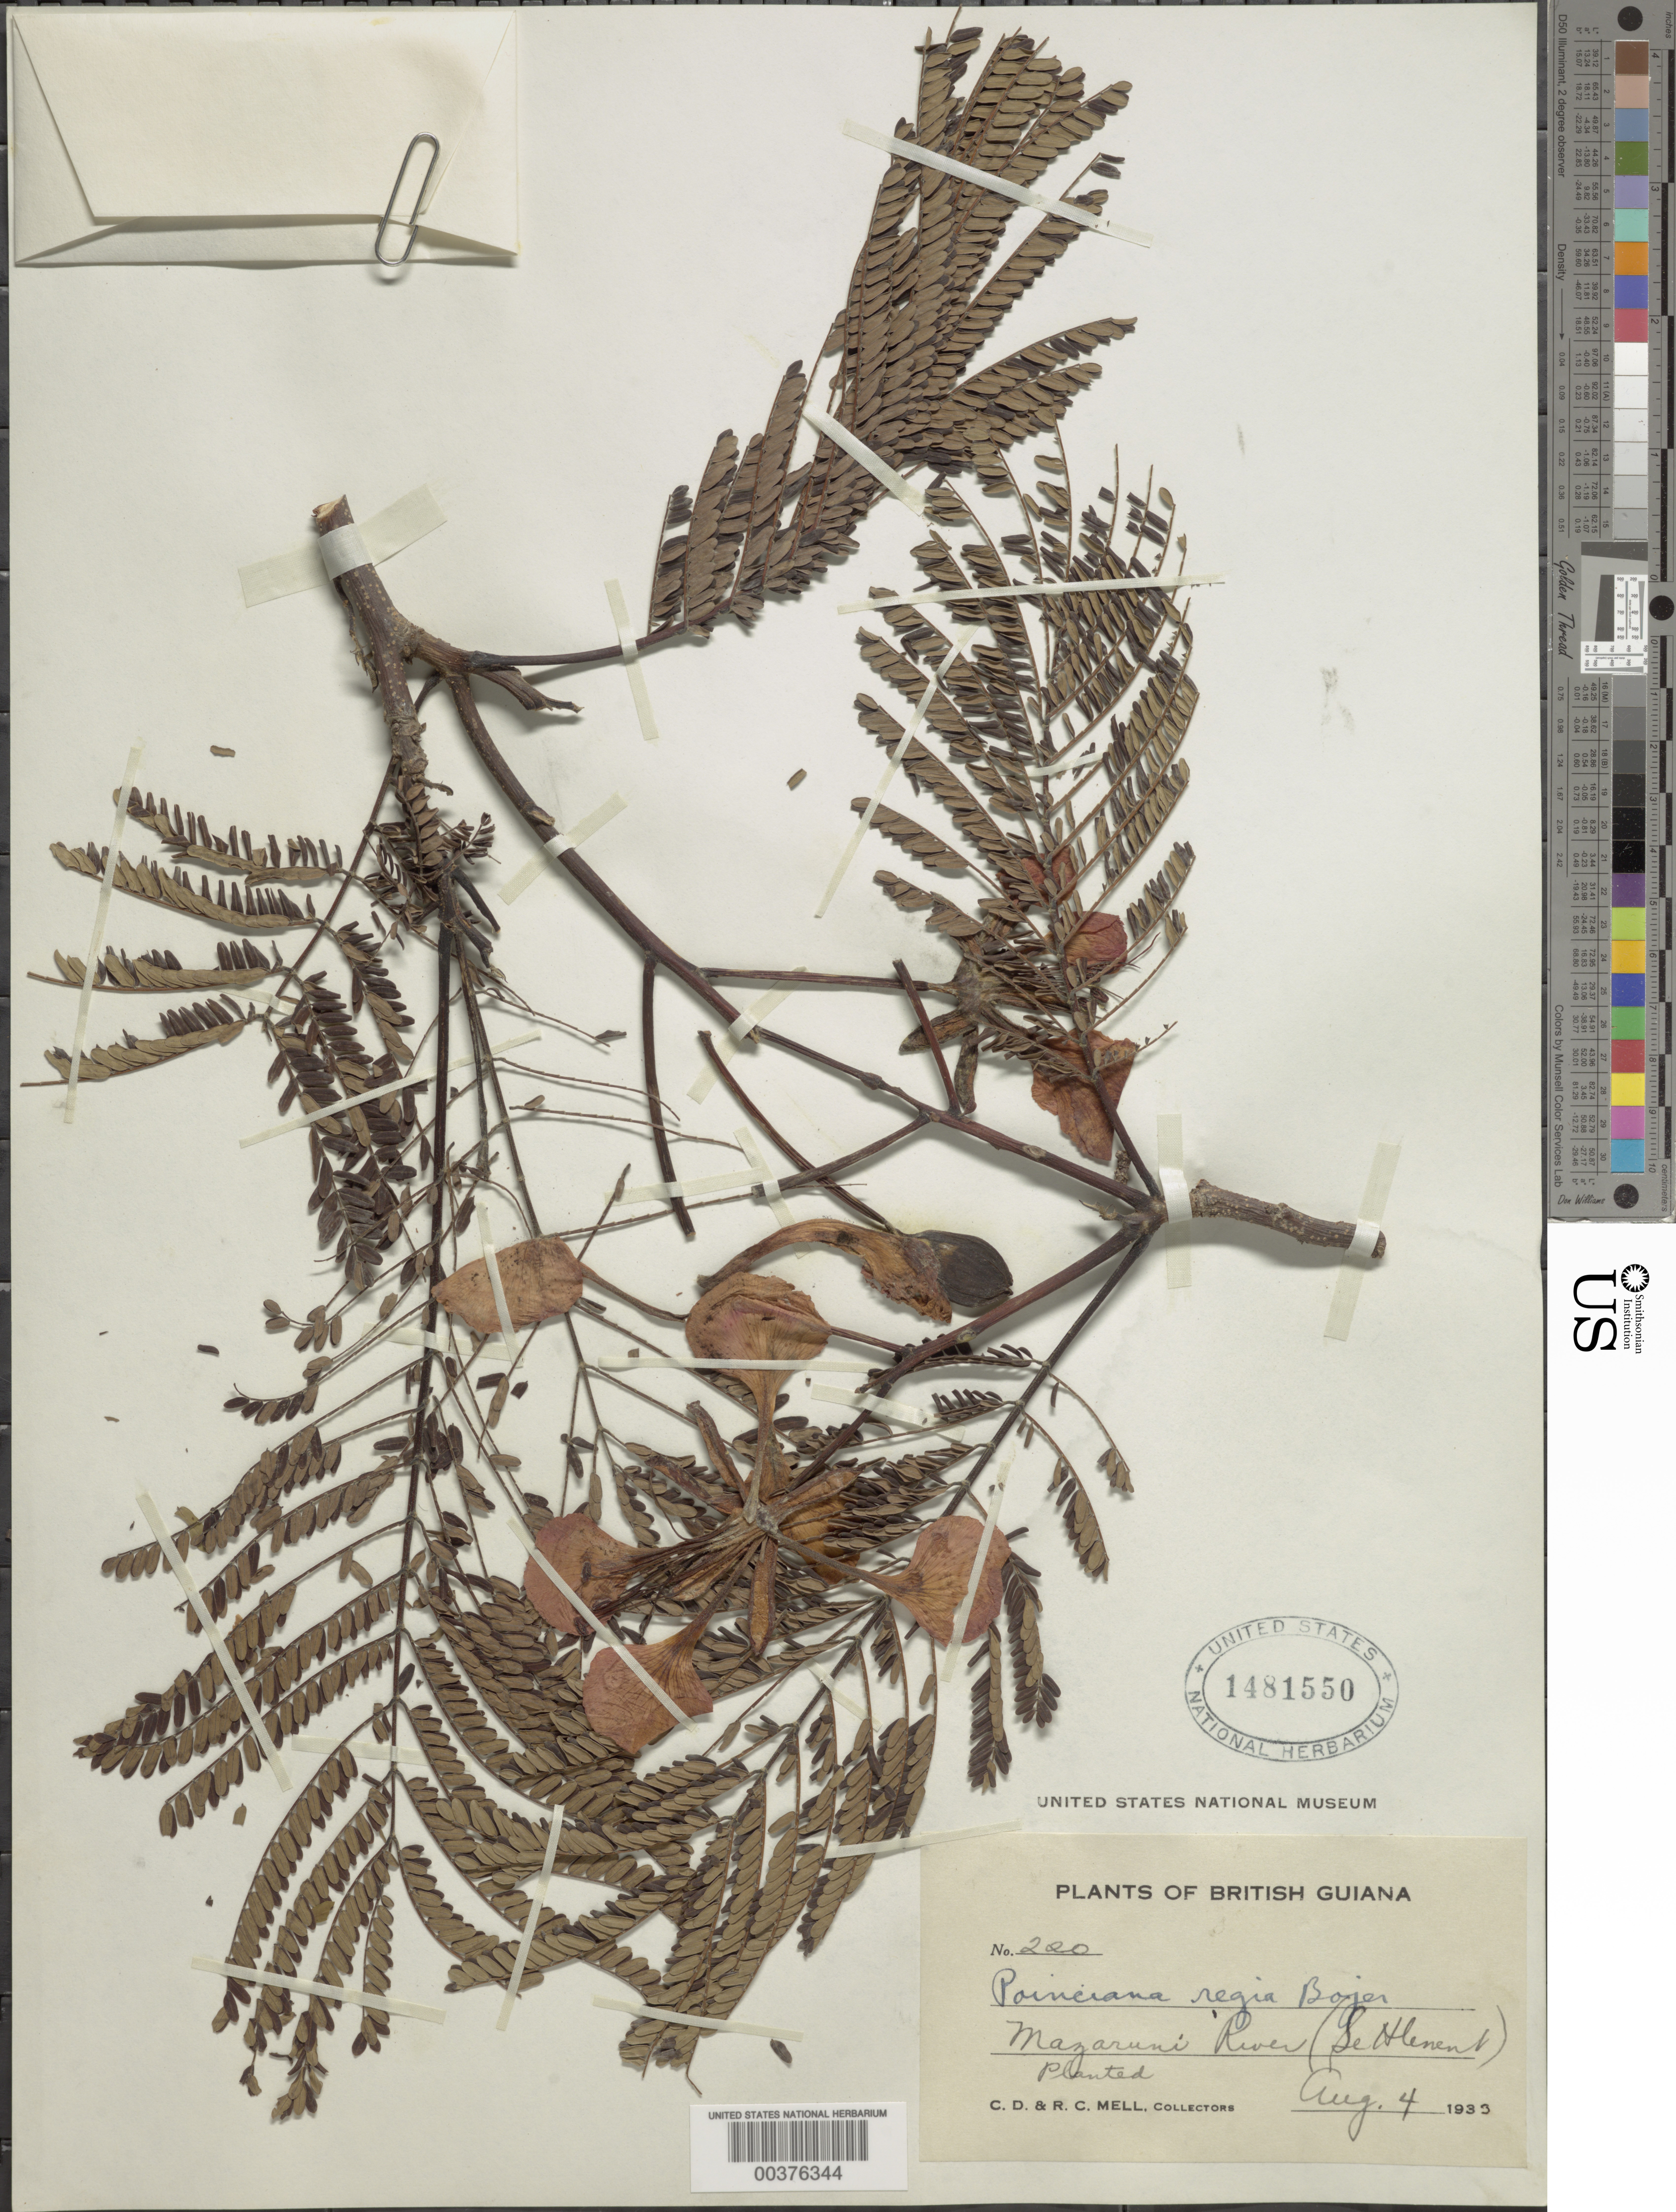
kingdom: Plantae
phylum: Tracheophyta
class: Magnoliopsida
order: Fabales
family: Fabaceae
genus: Delonix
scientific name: Delonix regia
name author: (Bojer ex Hook.) Raf.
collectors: C. D. Mell & R. Mell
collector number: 220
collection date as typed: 04 Aug 1933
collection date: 1933-08-04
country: Guyana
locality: Mazaruni river (sehlenent)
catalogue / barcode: US 1481550